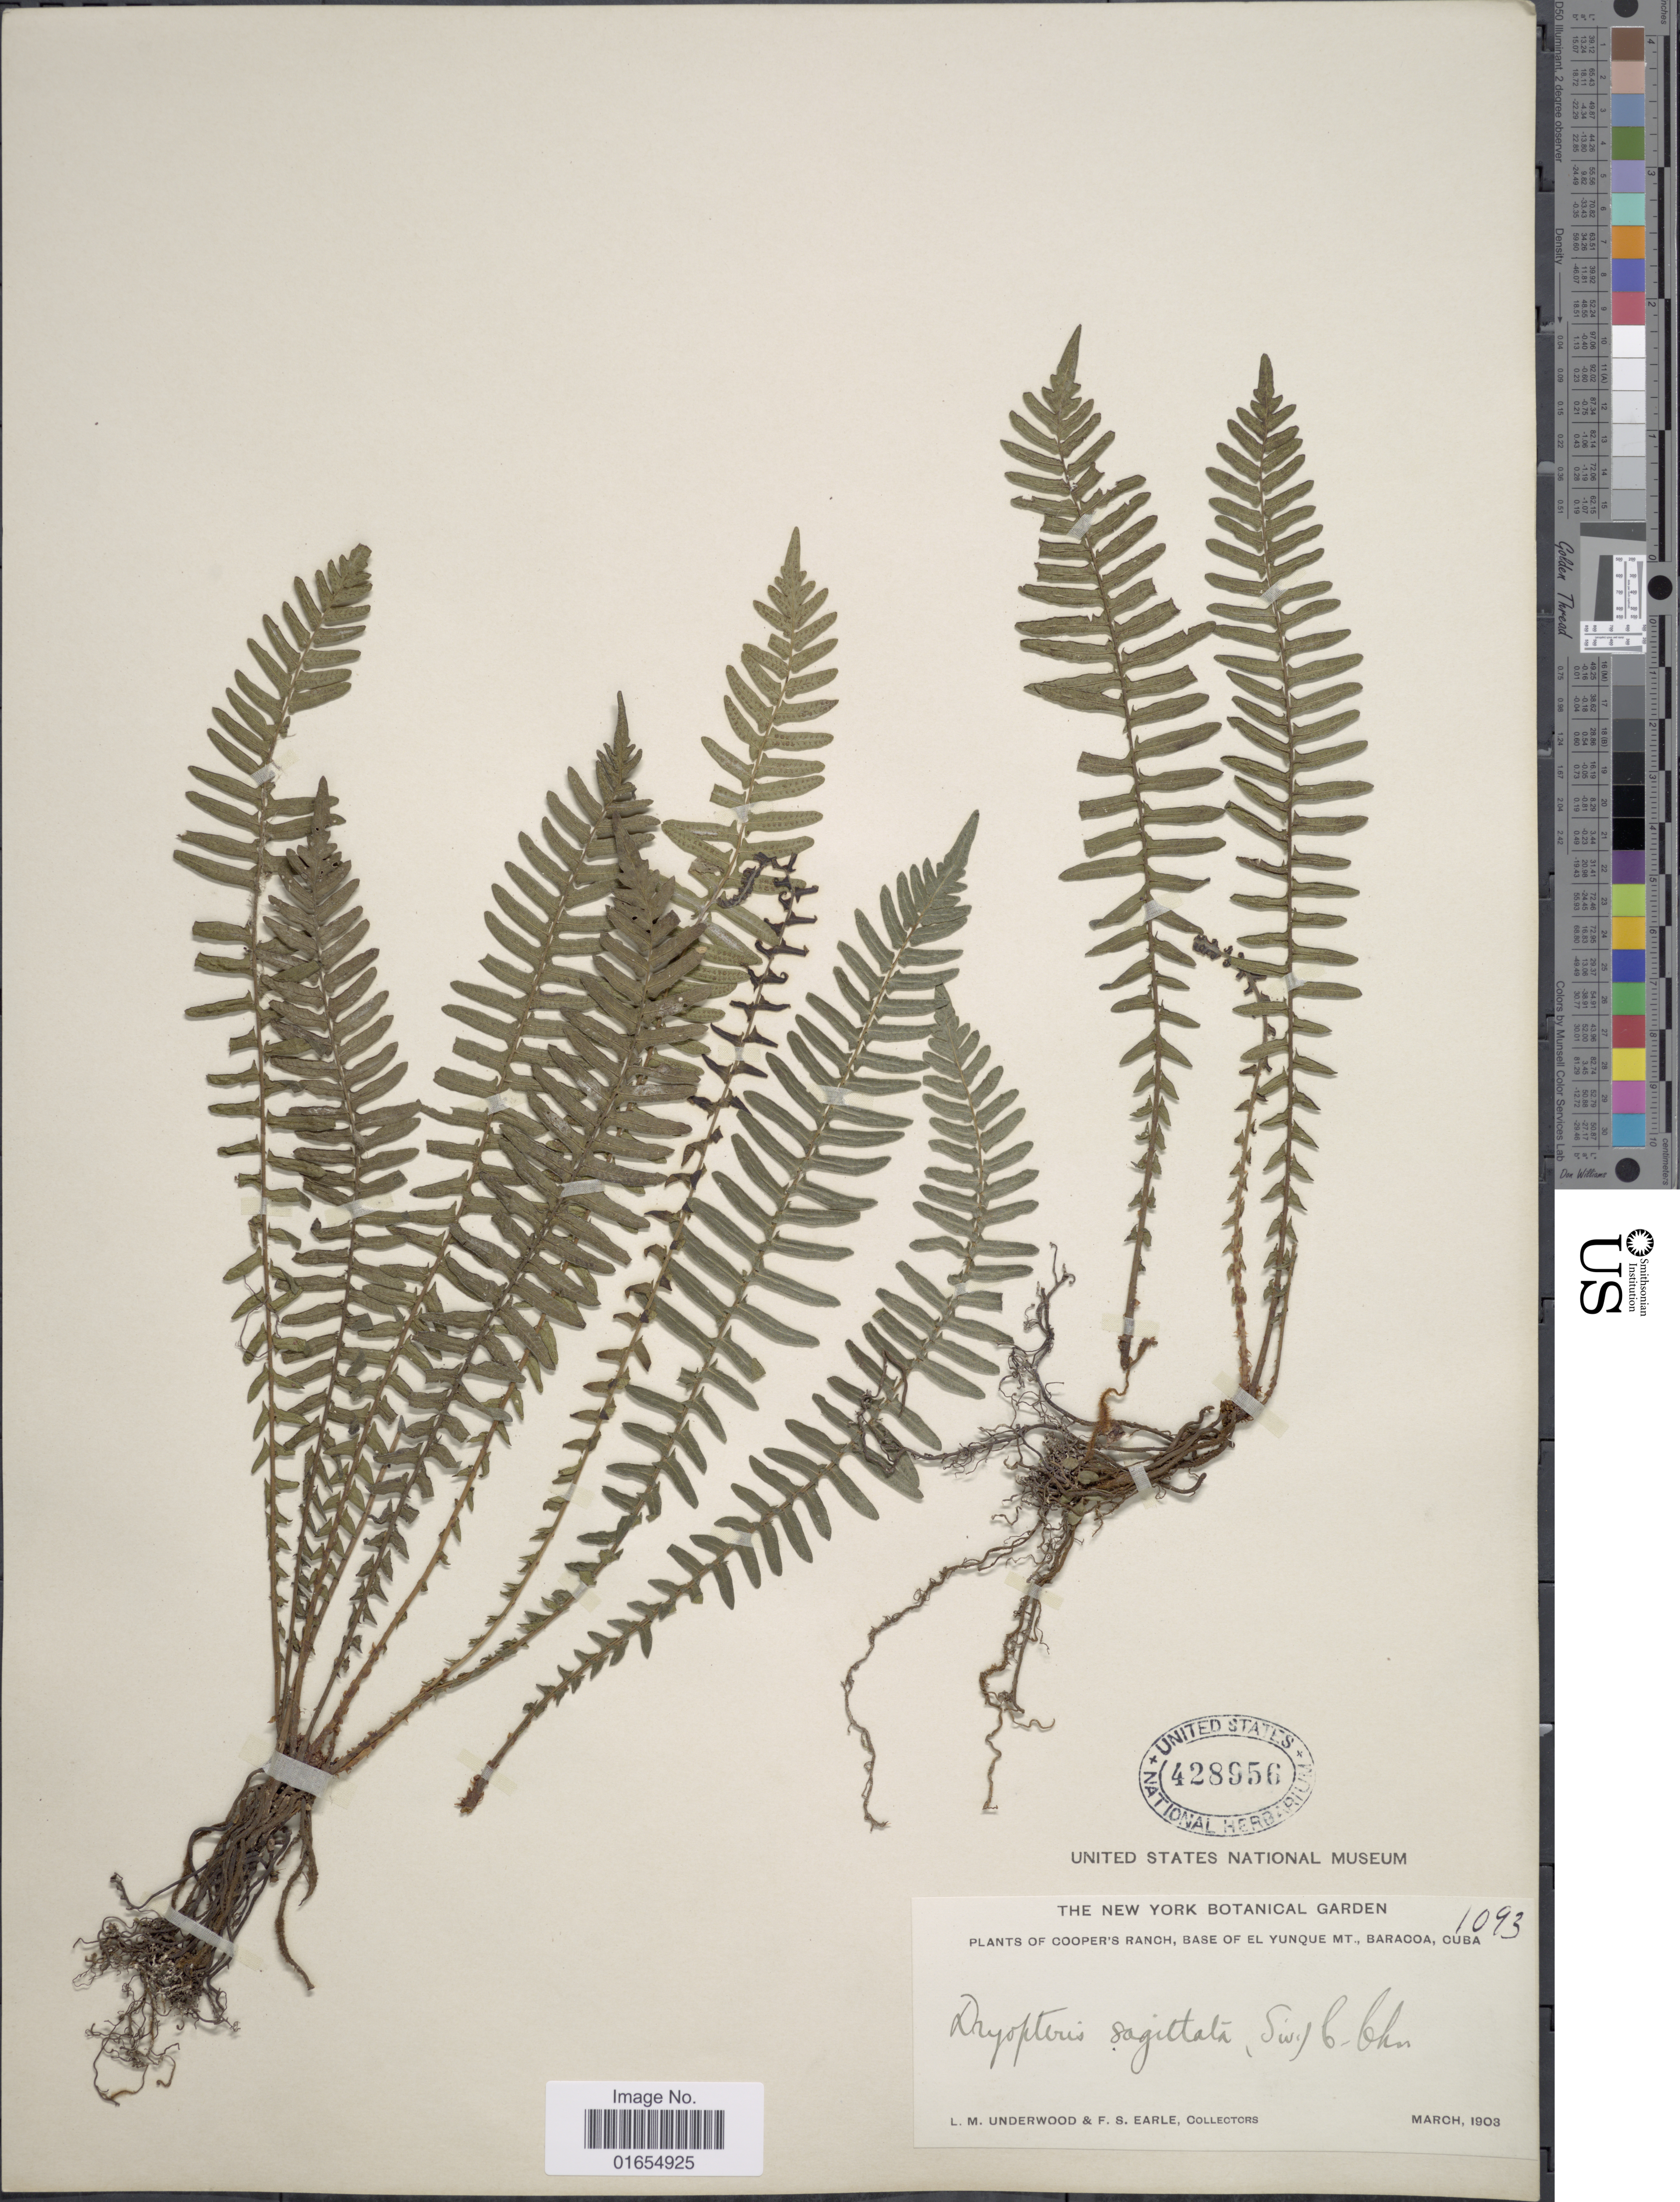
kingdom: Plantae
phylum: Tracheophyta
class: Polypodiopsida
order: Polypodiales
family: Thelypteridaceae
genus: Goniopteris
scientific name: Goniopteris sagittata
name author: (Sw.) Pic. Serm.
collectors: L. M. Underwood & F. S. Earle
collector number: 1093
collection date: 1903-03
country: Cuba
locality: Cooper's Ranch, Base of El Yunque Mt. Baracoa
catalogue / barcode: US 428956